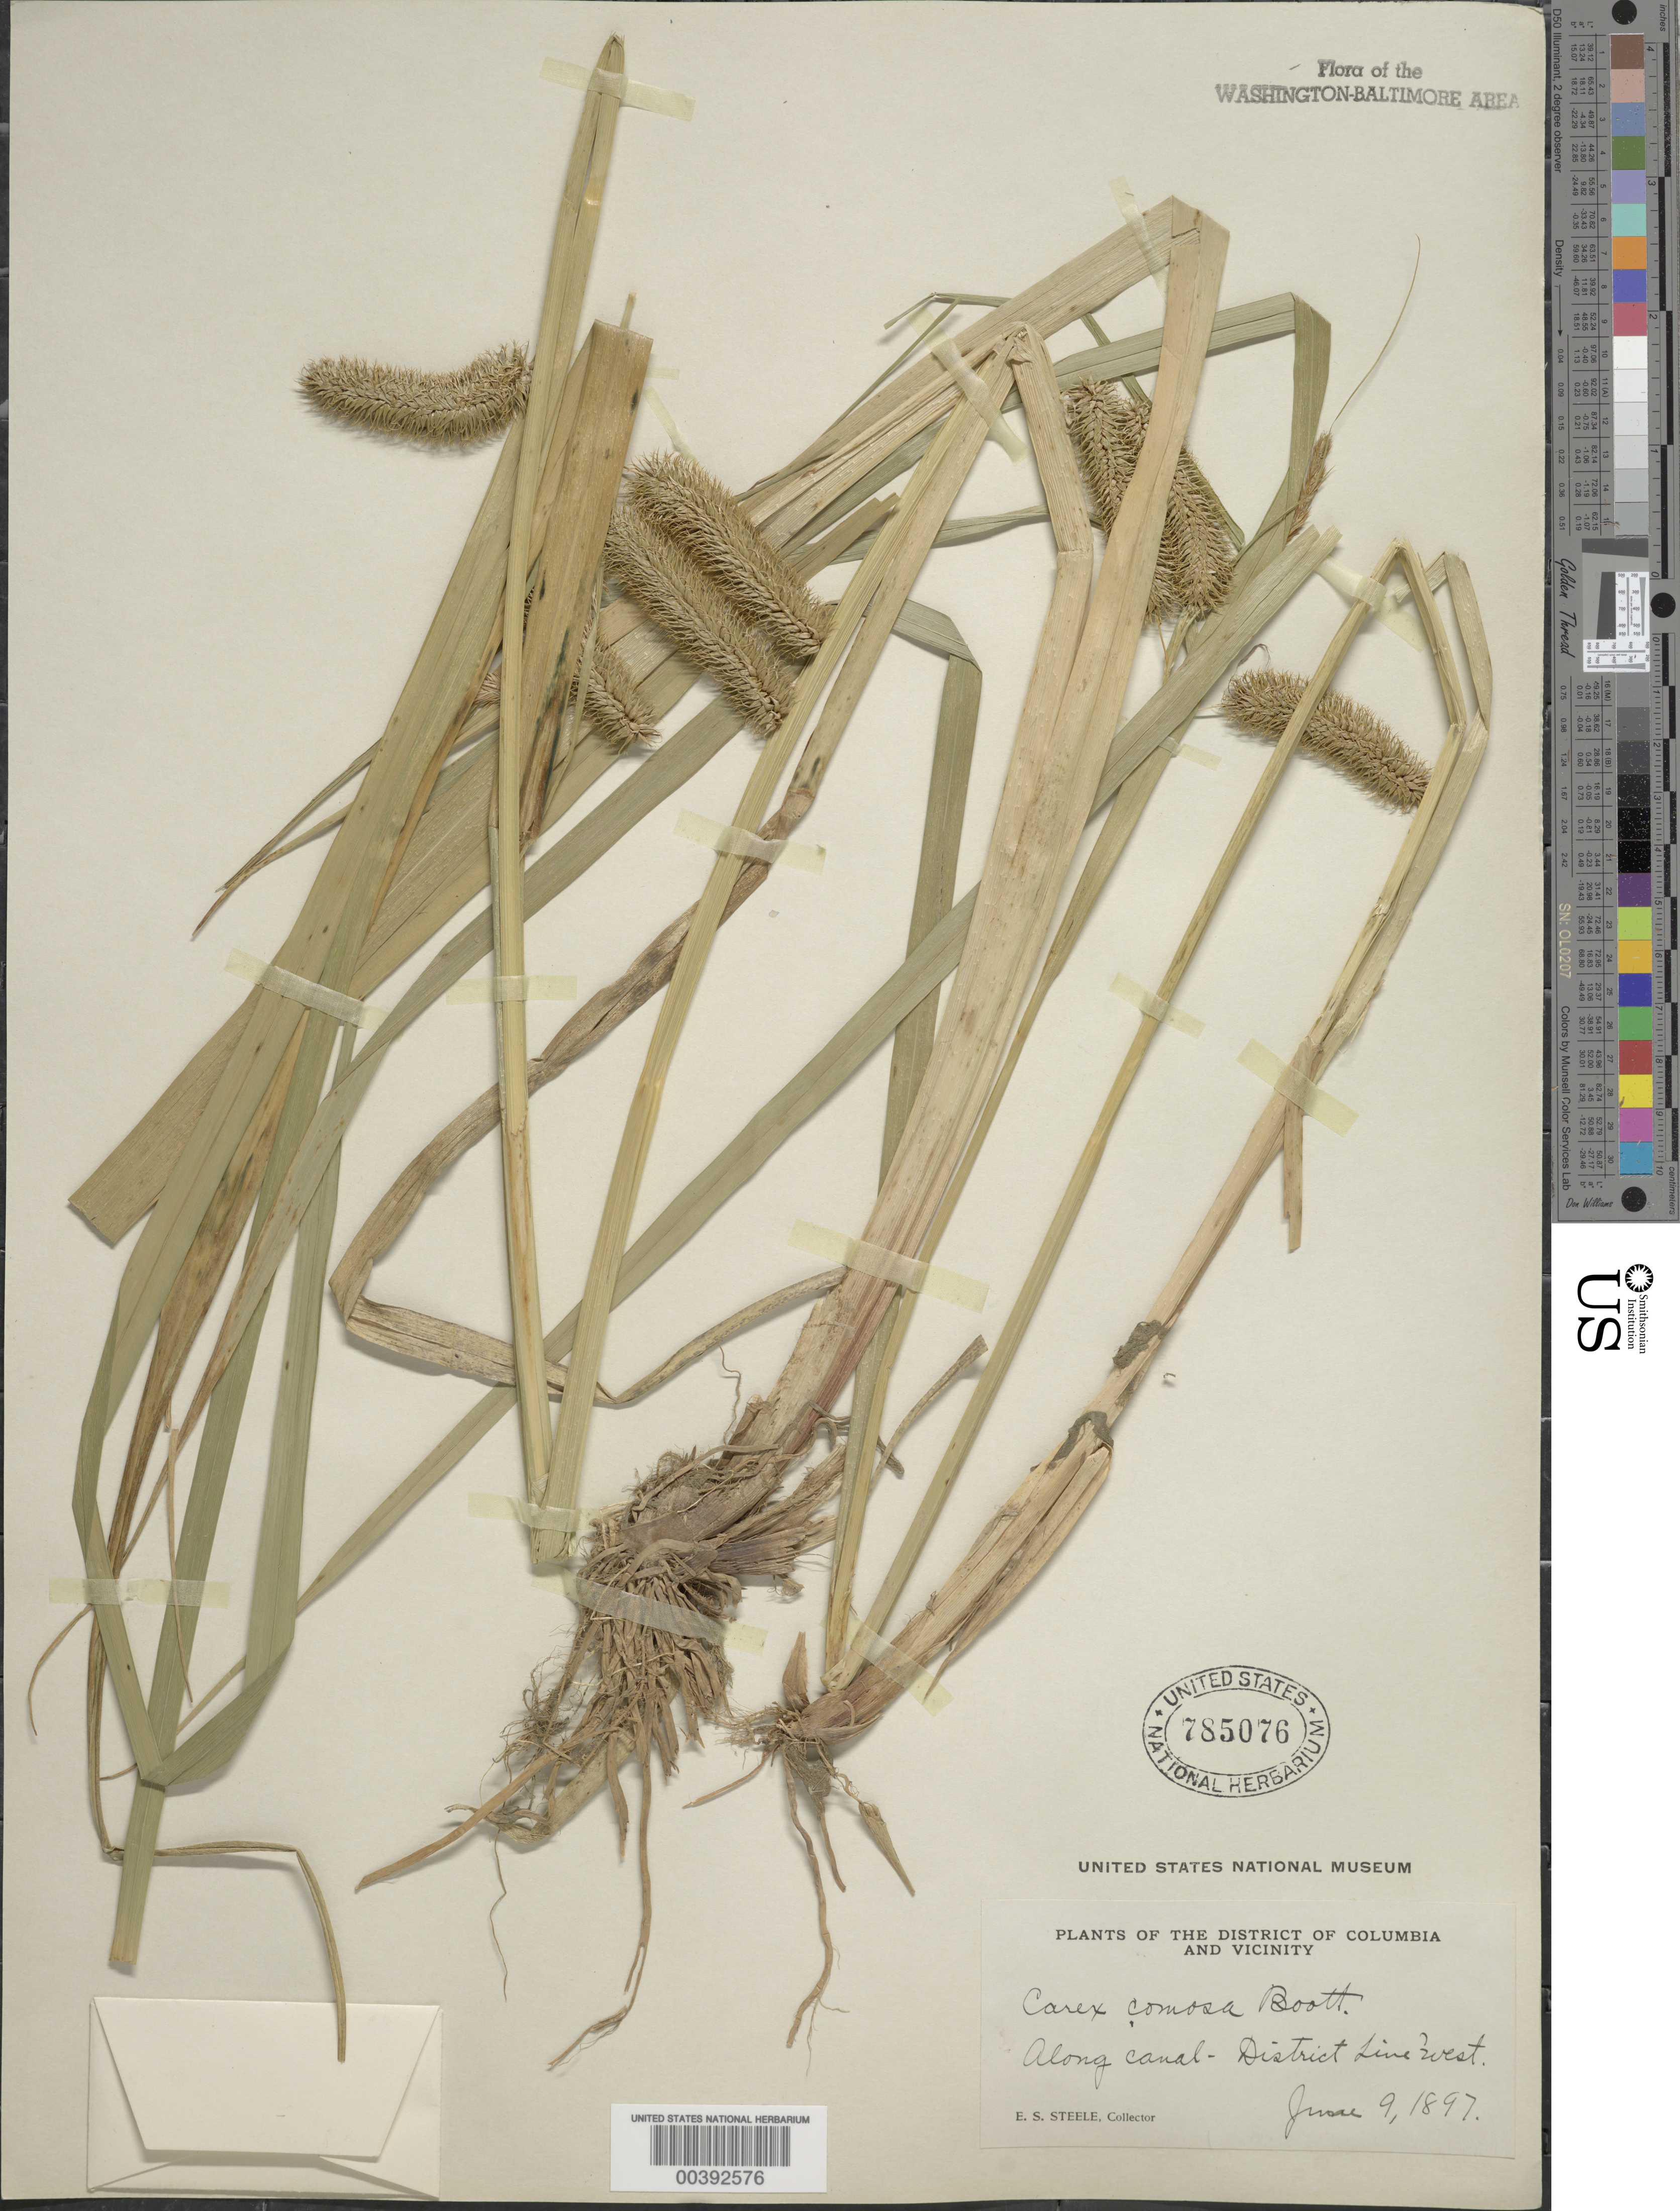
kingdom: Plantae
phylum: Tracheophyta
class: Liliopsida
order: Poales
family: Cyperaceae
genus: Carex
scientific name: Carex comosa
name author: Boott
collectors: E. Steele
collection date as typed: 09 Jun 1897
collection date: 1897-06-09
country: United States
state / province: District of Columbia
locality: District Line West, along Canal C. & O. Canal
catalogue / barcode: US 785076